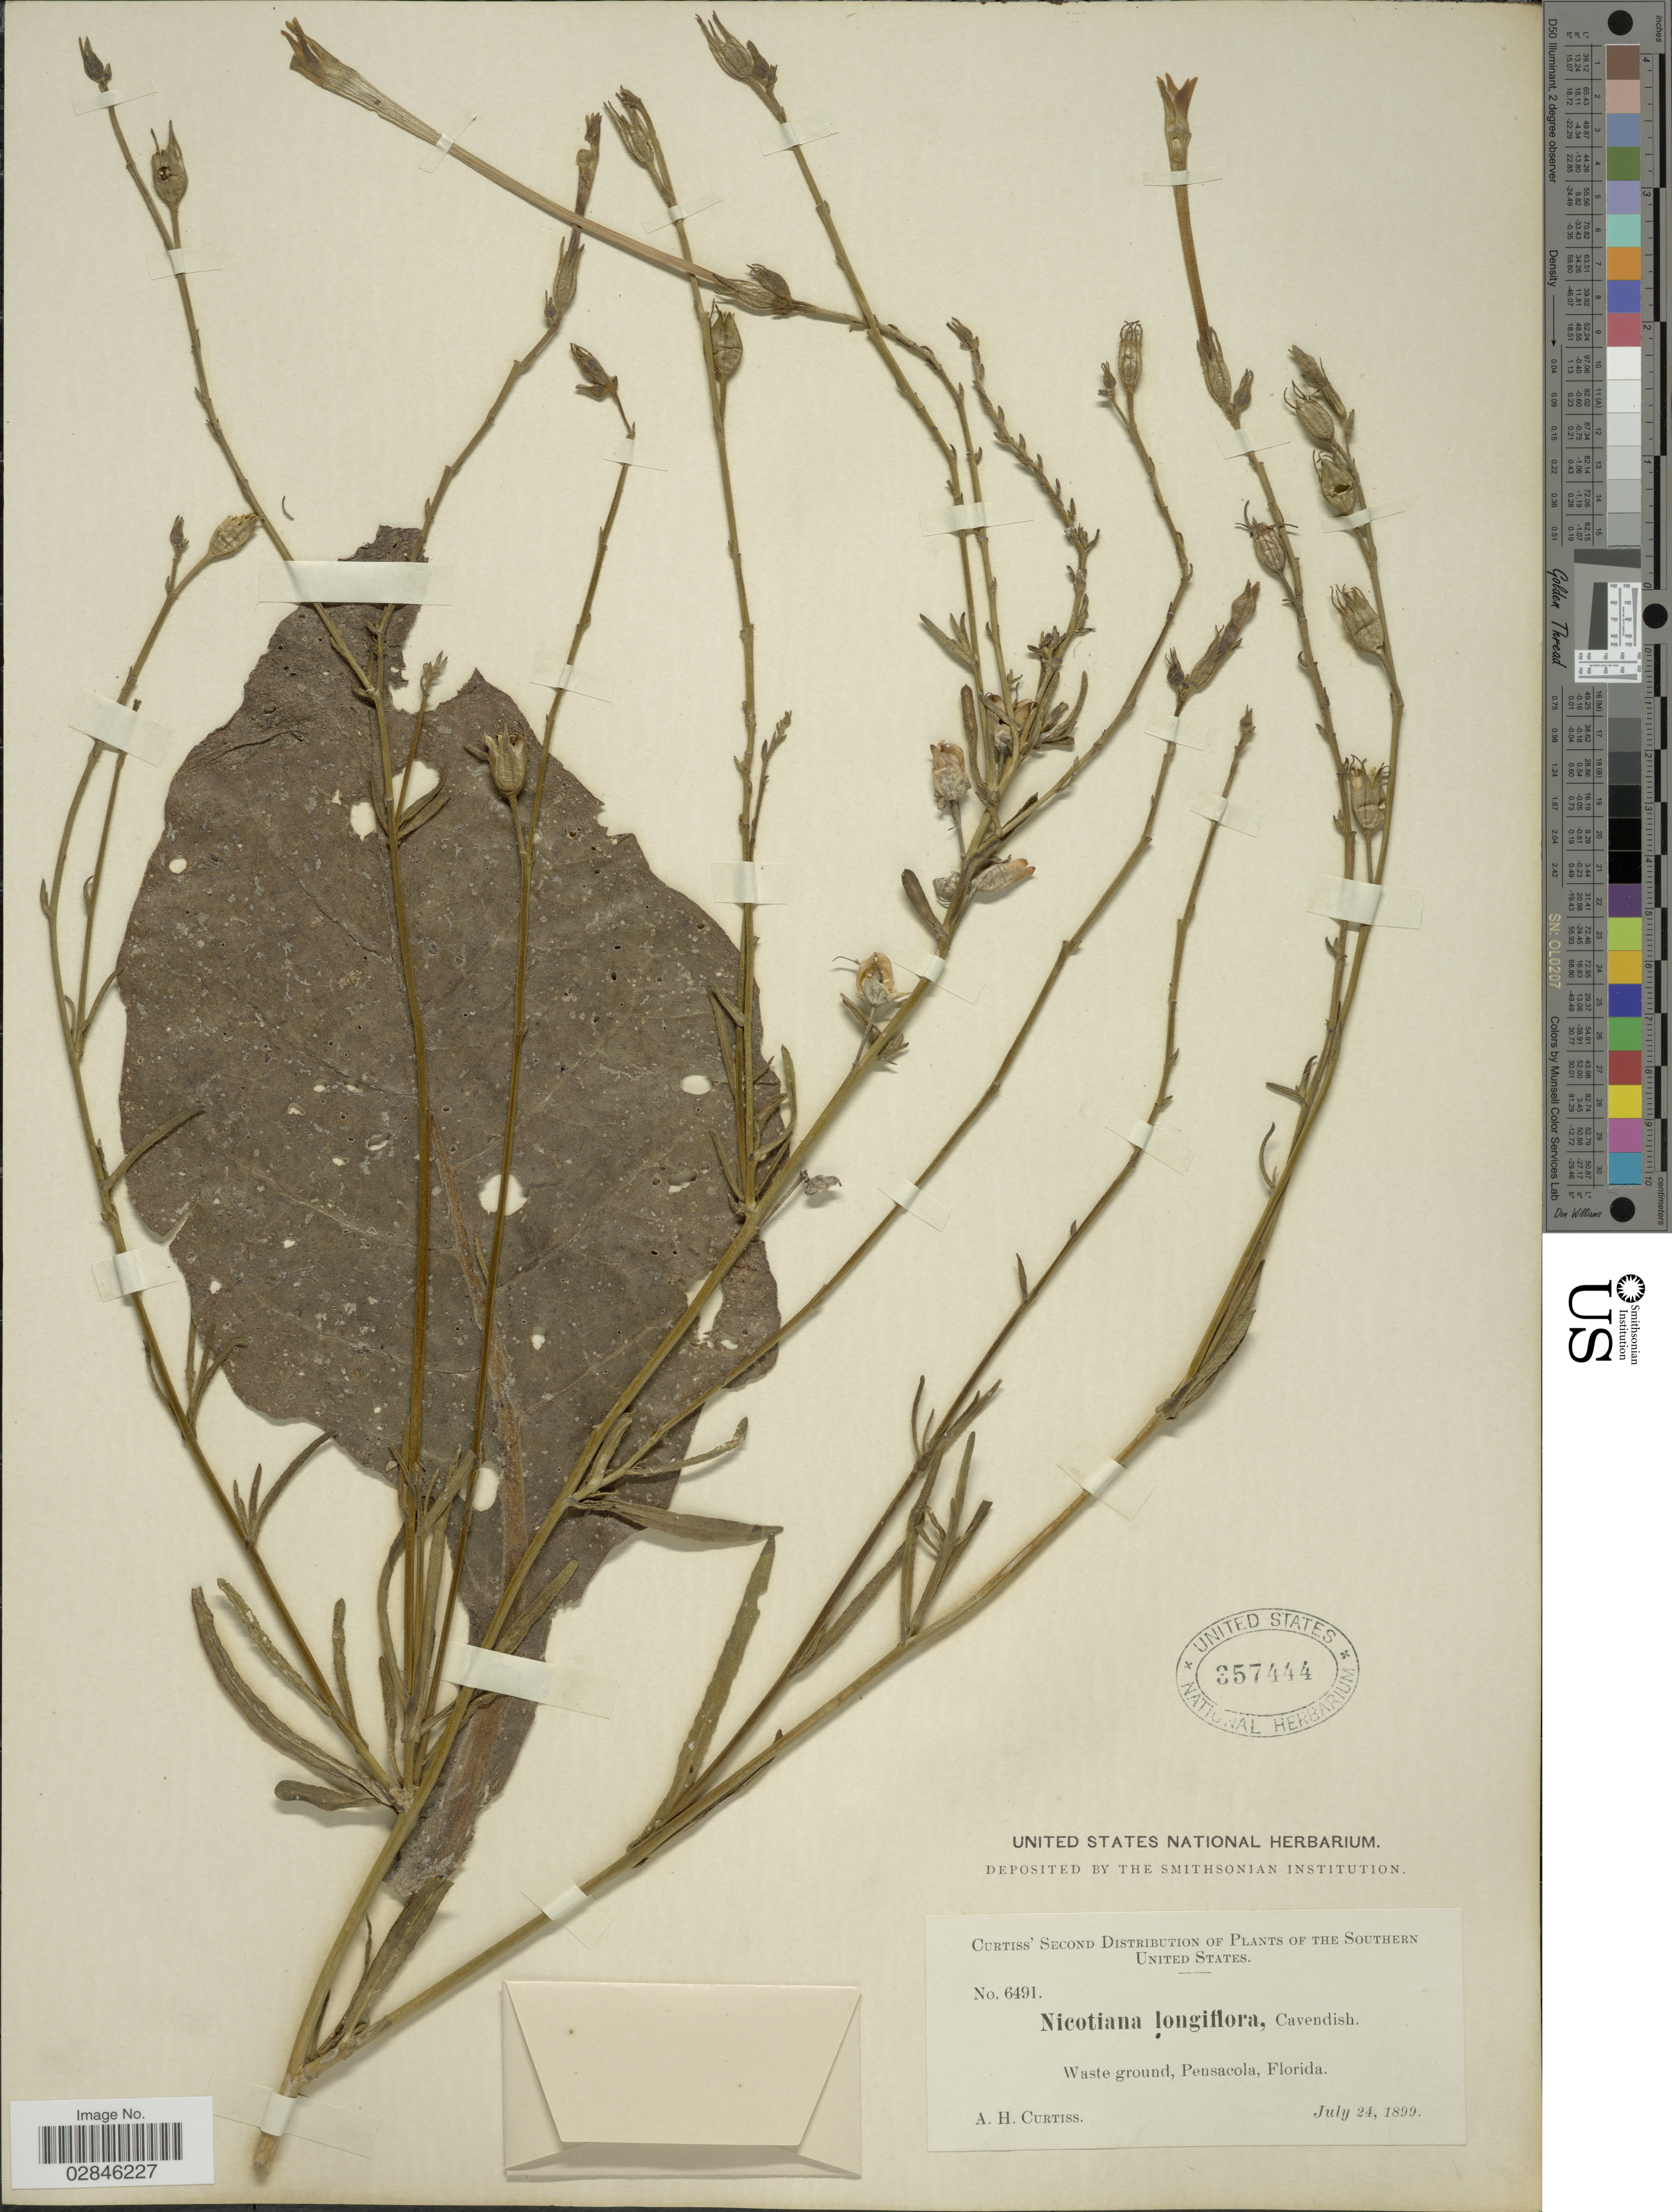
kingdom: Plantae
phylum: Tracheophyta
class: Magnoliopsida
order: Solanales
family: Solanaceae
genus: Nicotiana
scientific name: Nicotiana longiflora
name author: Cav.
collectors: A. H. Curtiss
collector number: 6491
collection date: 1899-07-24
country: United States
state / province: Florida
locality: Southern United States. Pensacola.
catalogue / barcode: US 357444